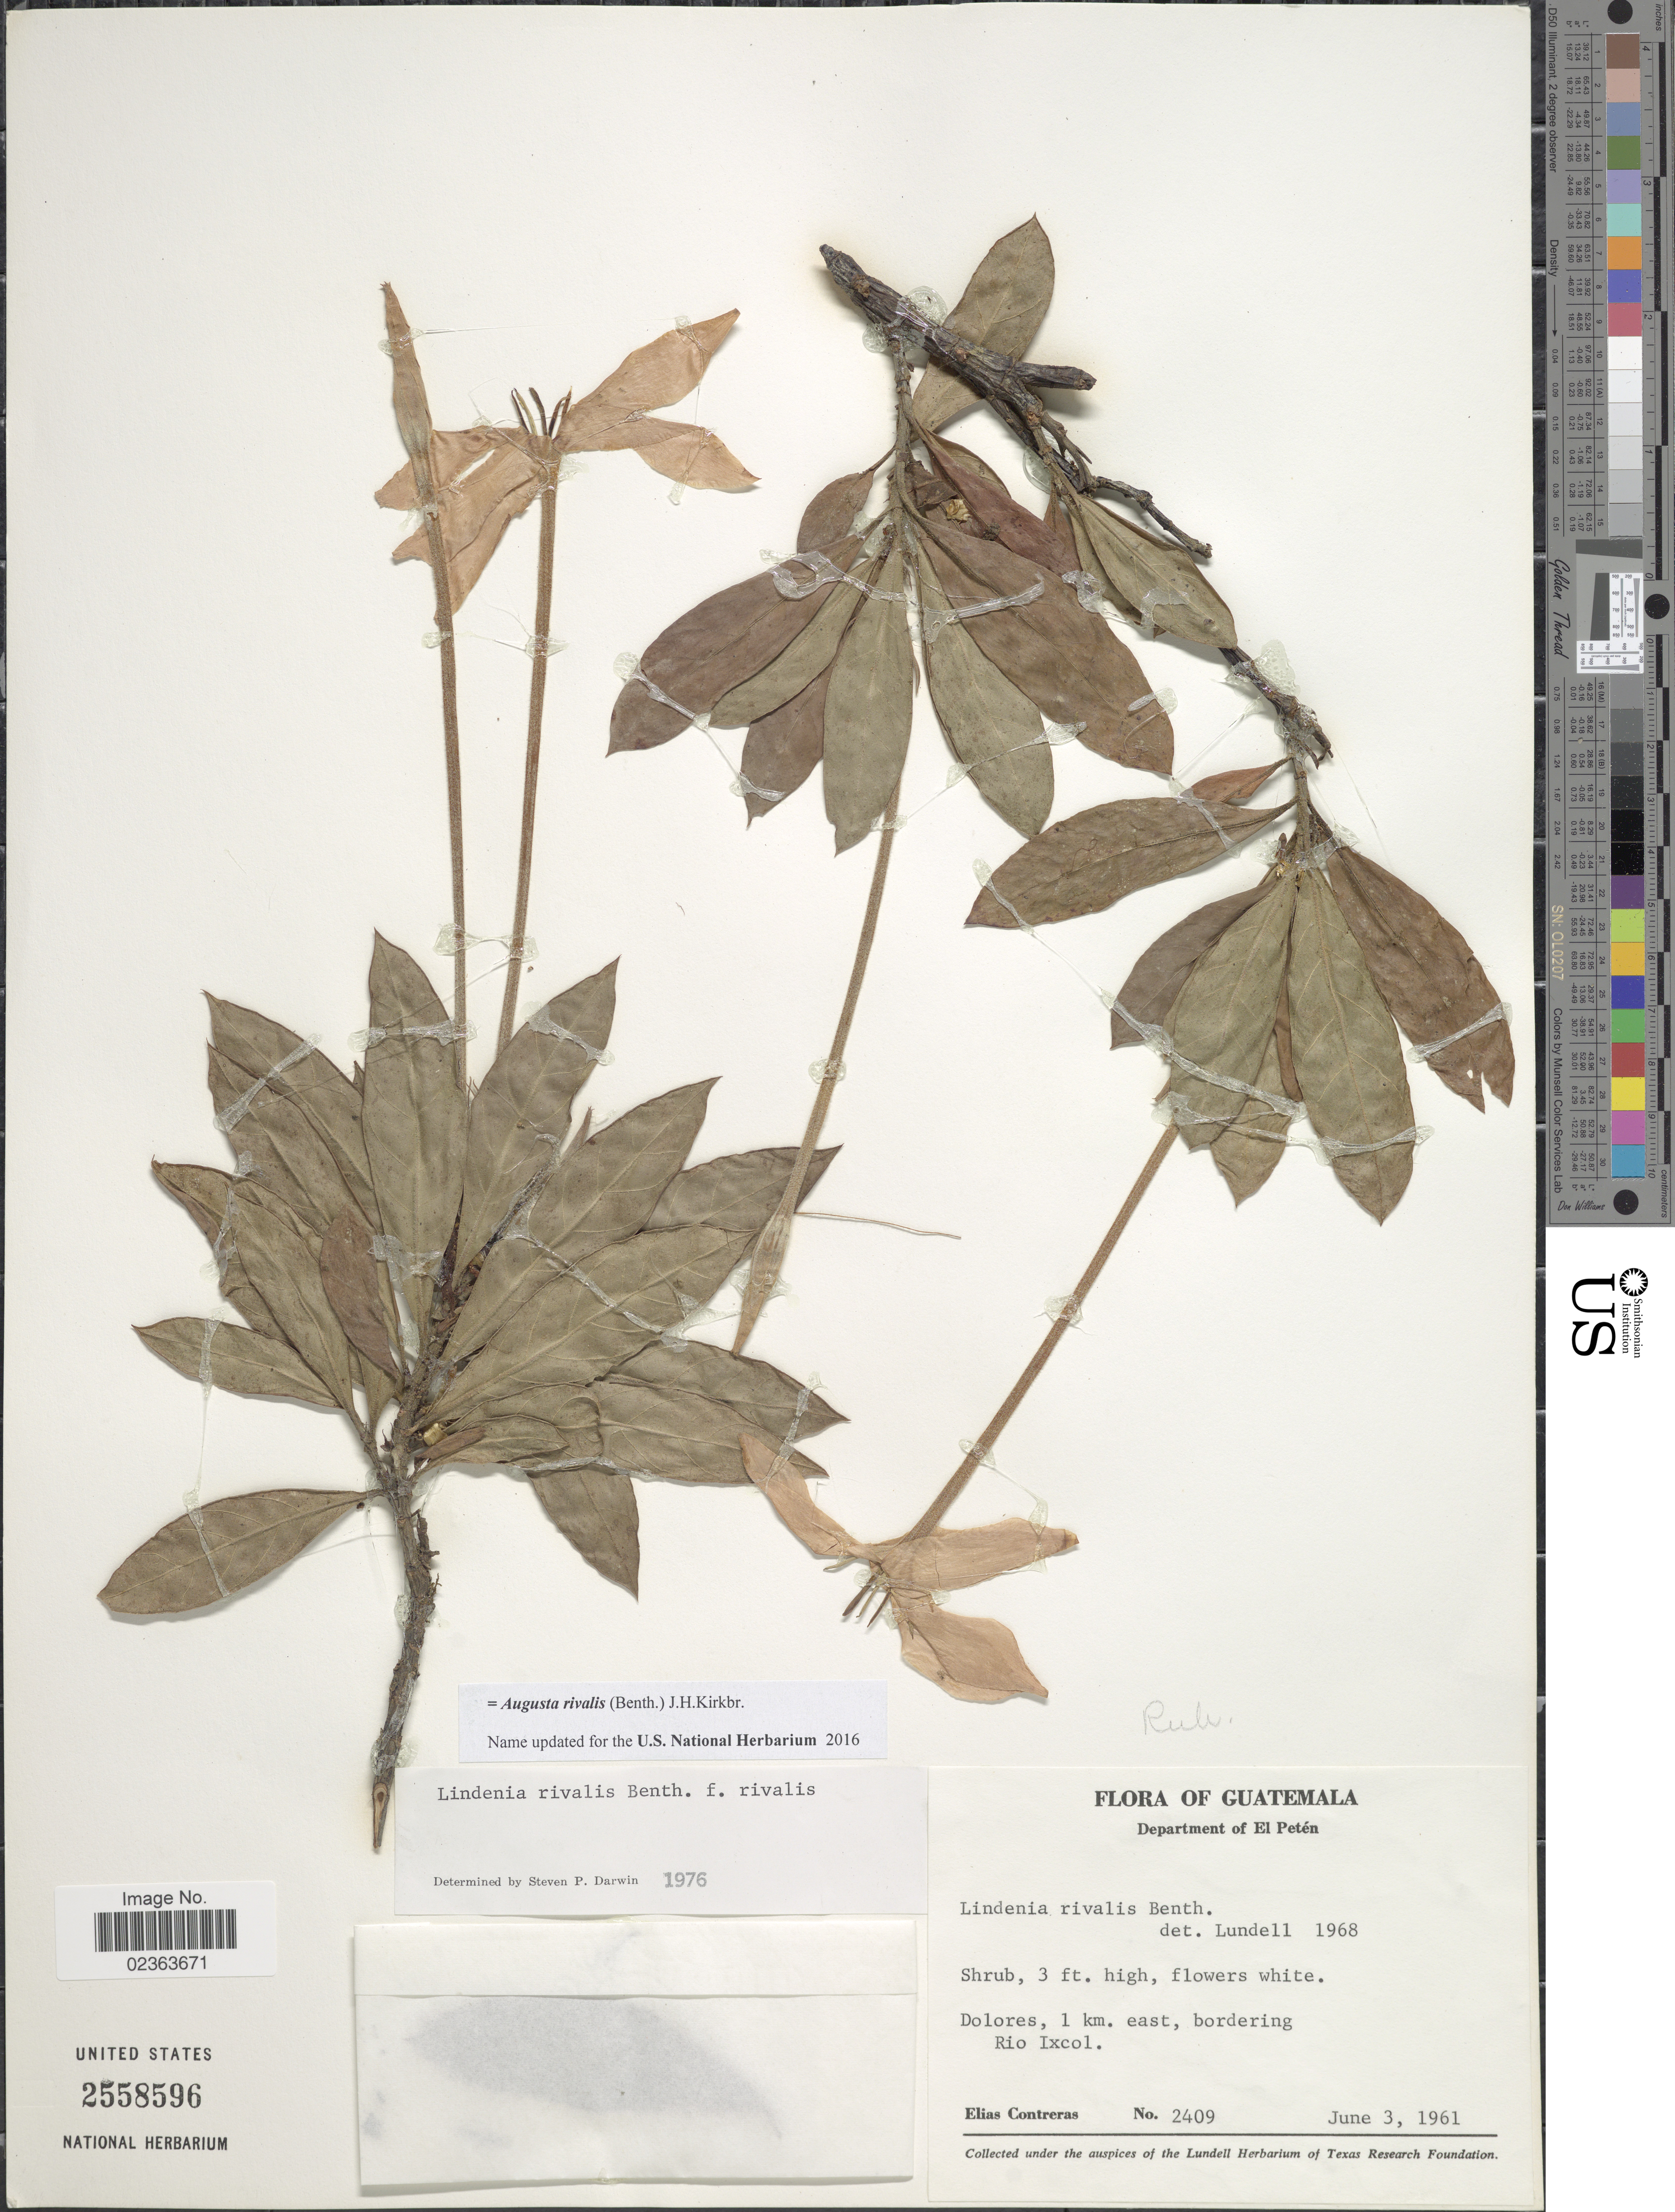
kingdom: Plantae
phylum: Tracheophyta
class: Magnoliopsida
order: Gentianales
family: Rubiaceae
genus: Augusta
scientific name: Augusta rivalis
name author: (Benth.) J.H. Kirkbr.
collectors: E. Contreras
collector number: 2409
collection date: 1961-06-03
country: Guatemala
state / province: El Petén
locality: Department of El Petén, Dolores, 1 km east, bordering Rio Ixcol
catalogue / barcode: US 2558596